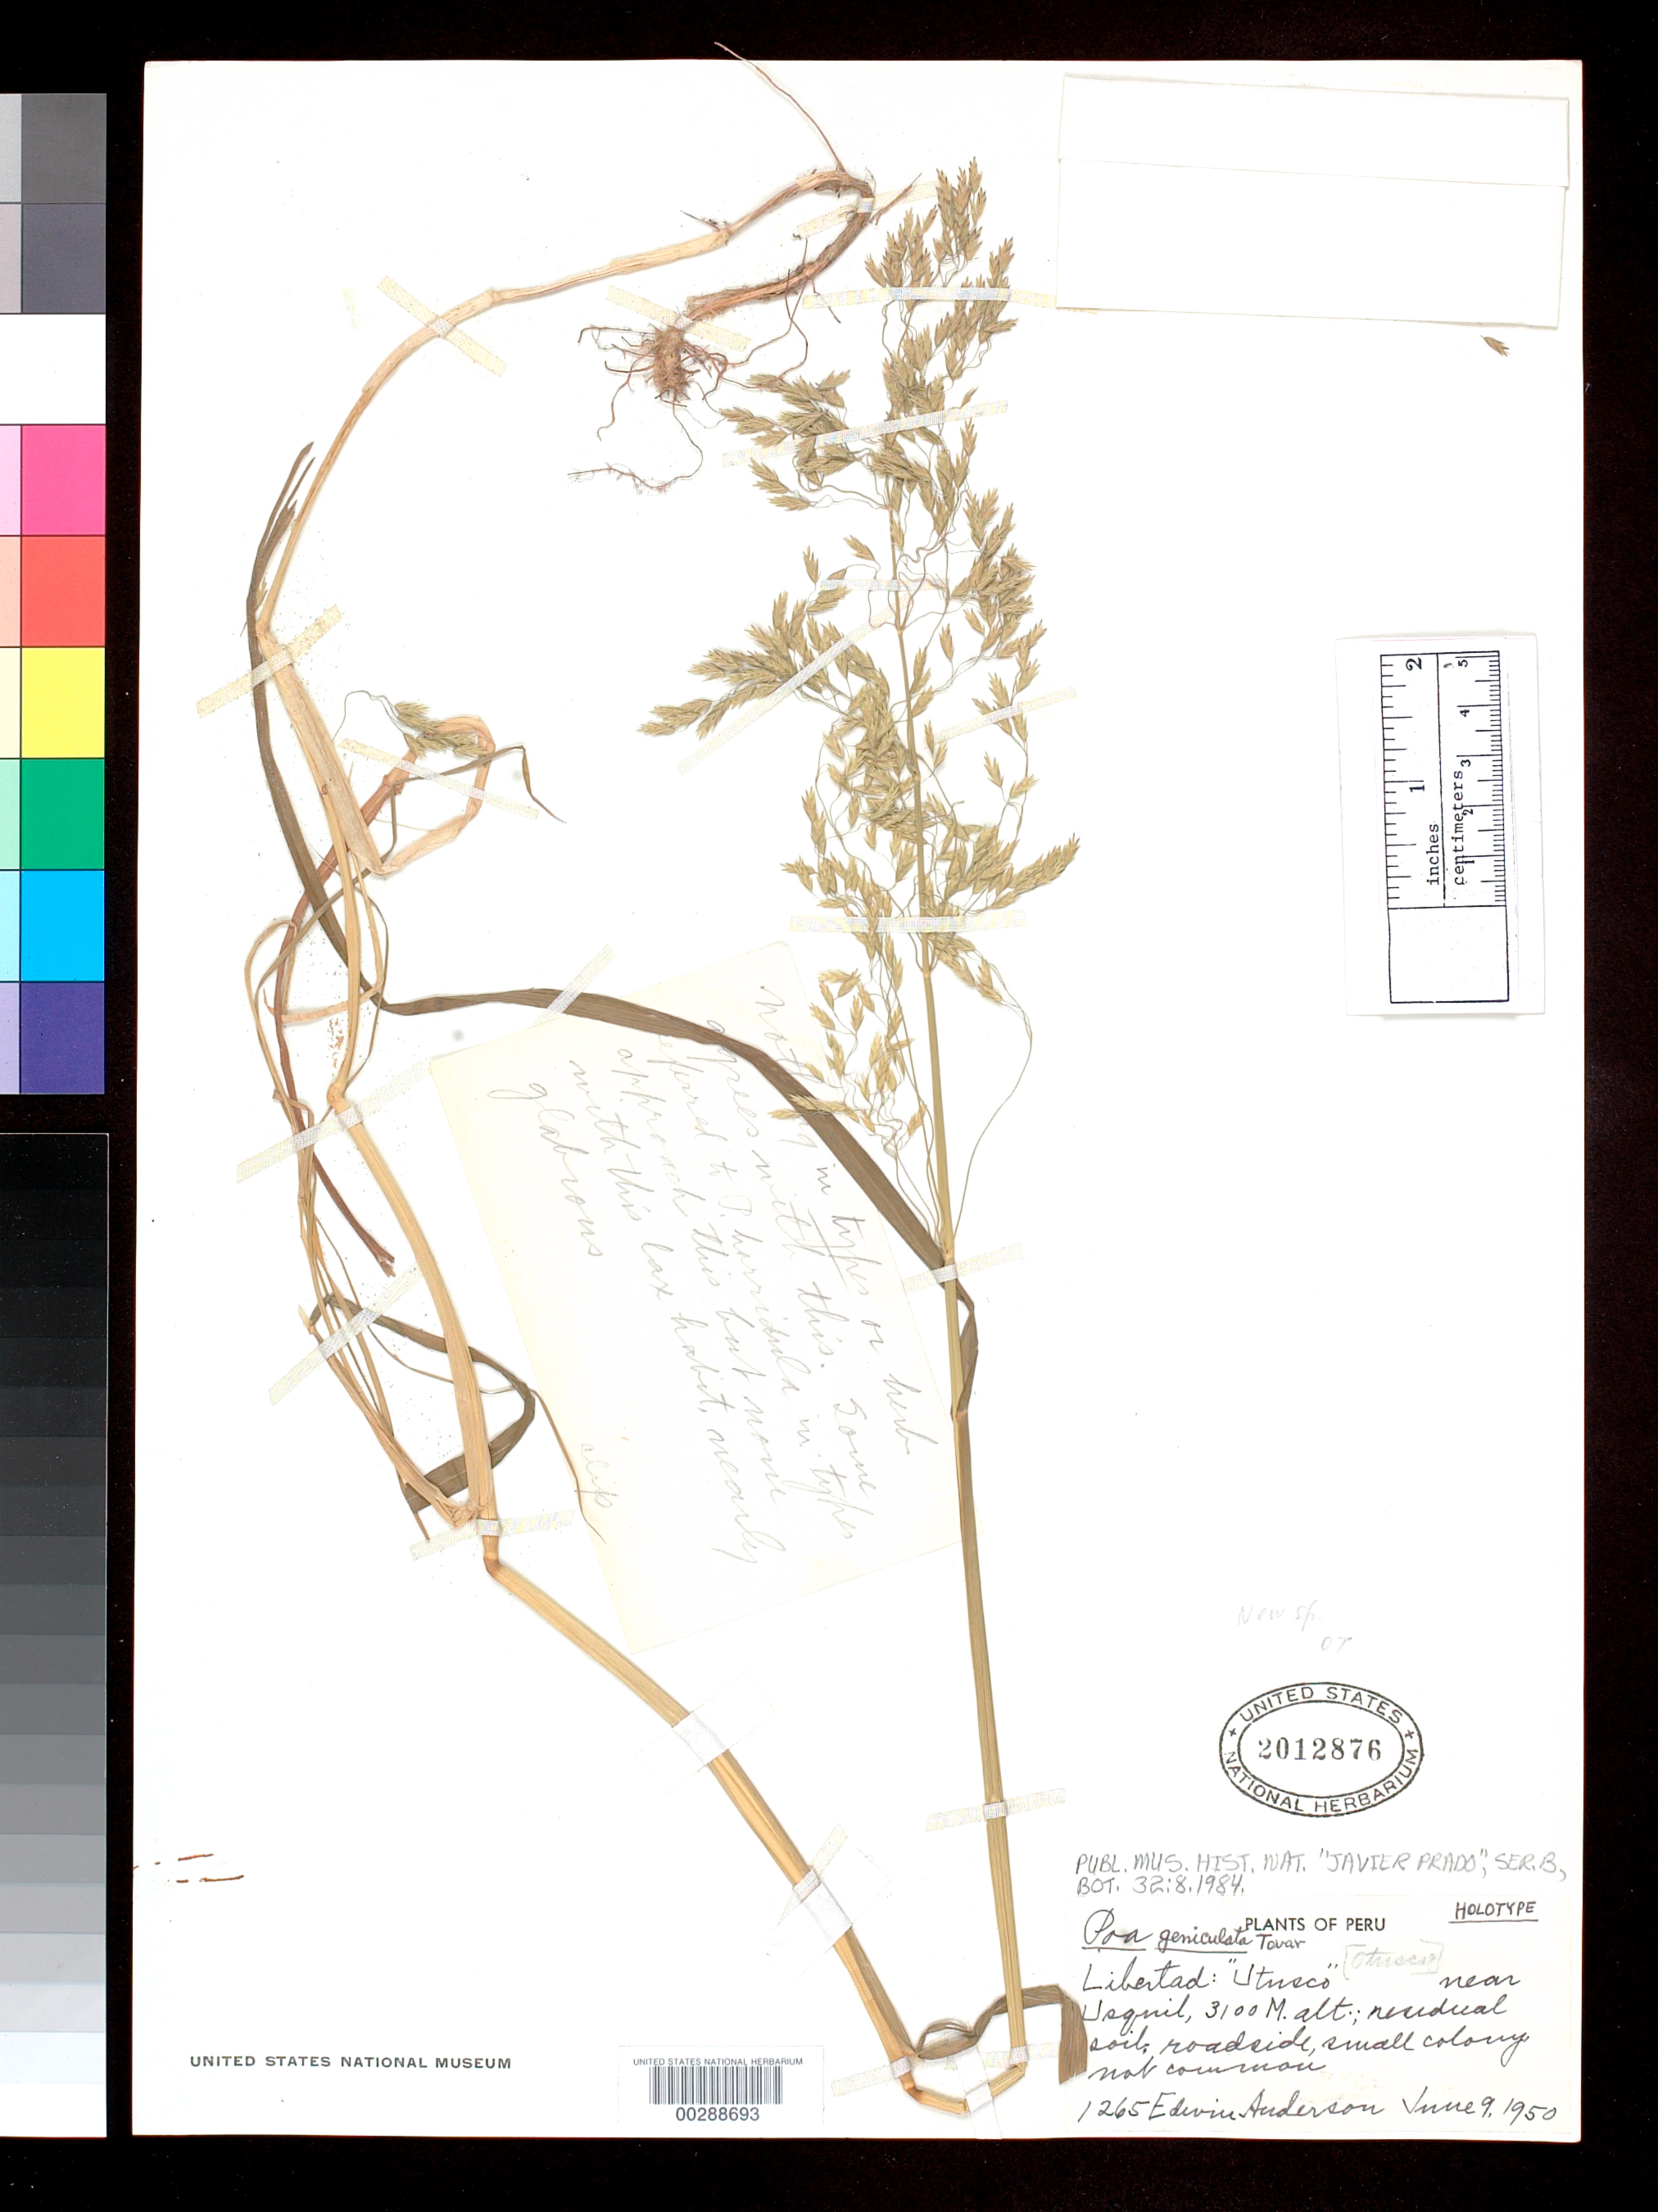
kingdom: Plantae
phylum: Tracheophyta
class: Liliopsida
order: Poales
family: Poaceae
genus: Poa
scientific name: Poa geniculata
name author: Tovar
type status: Holotype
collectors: E. S. Anderson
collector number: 1265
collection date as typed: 09 Jun 1950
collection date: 1950-06-09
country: Peru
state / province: La Libertad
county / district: Otuzco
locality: Usquil.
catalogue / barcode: US 2012876